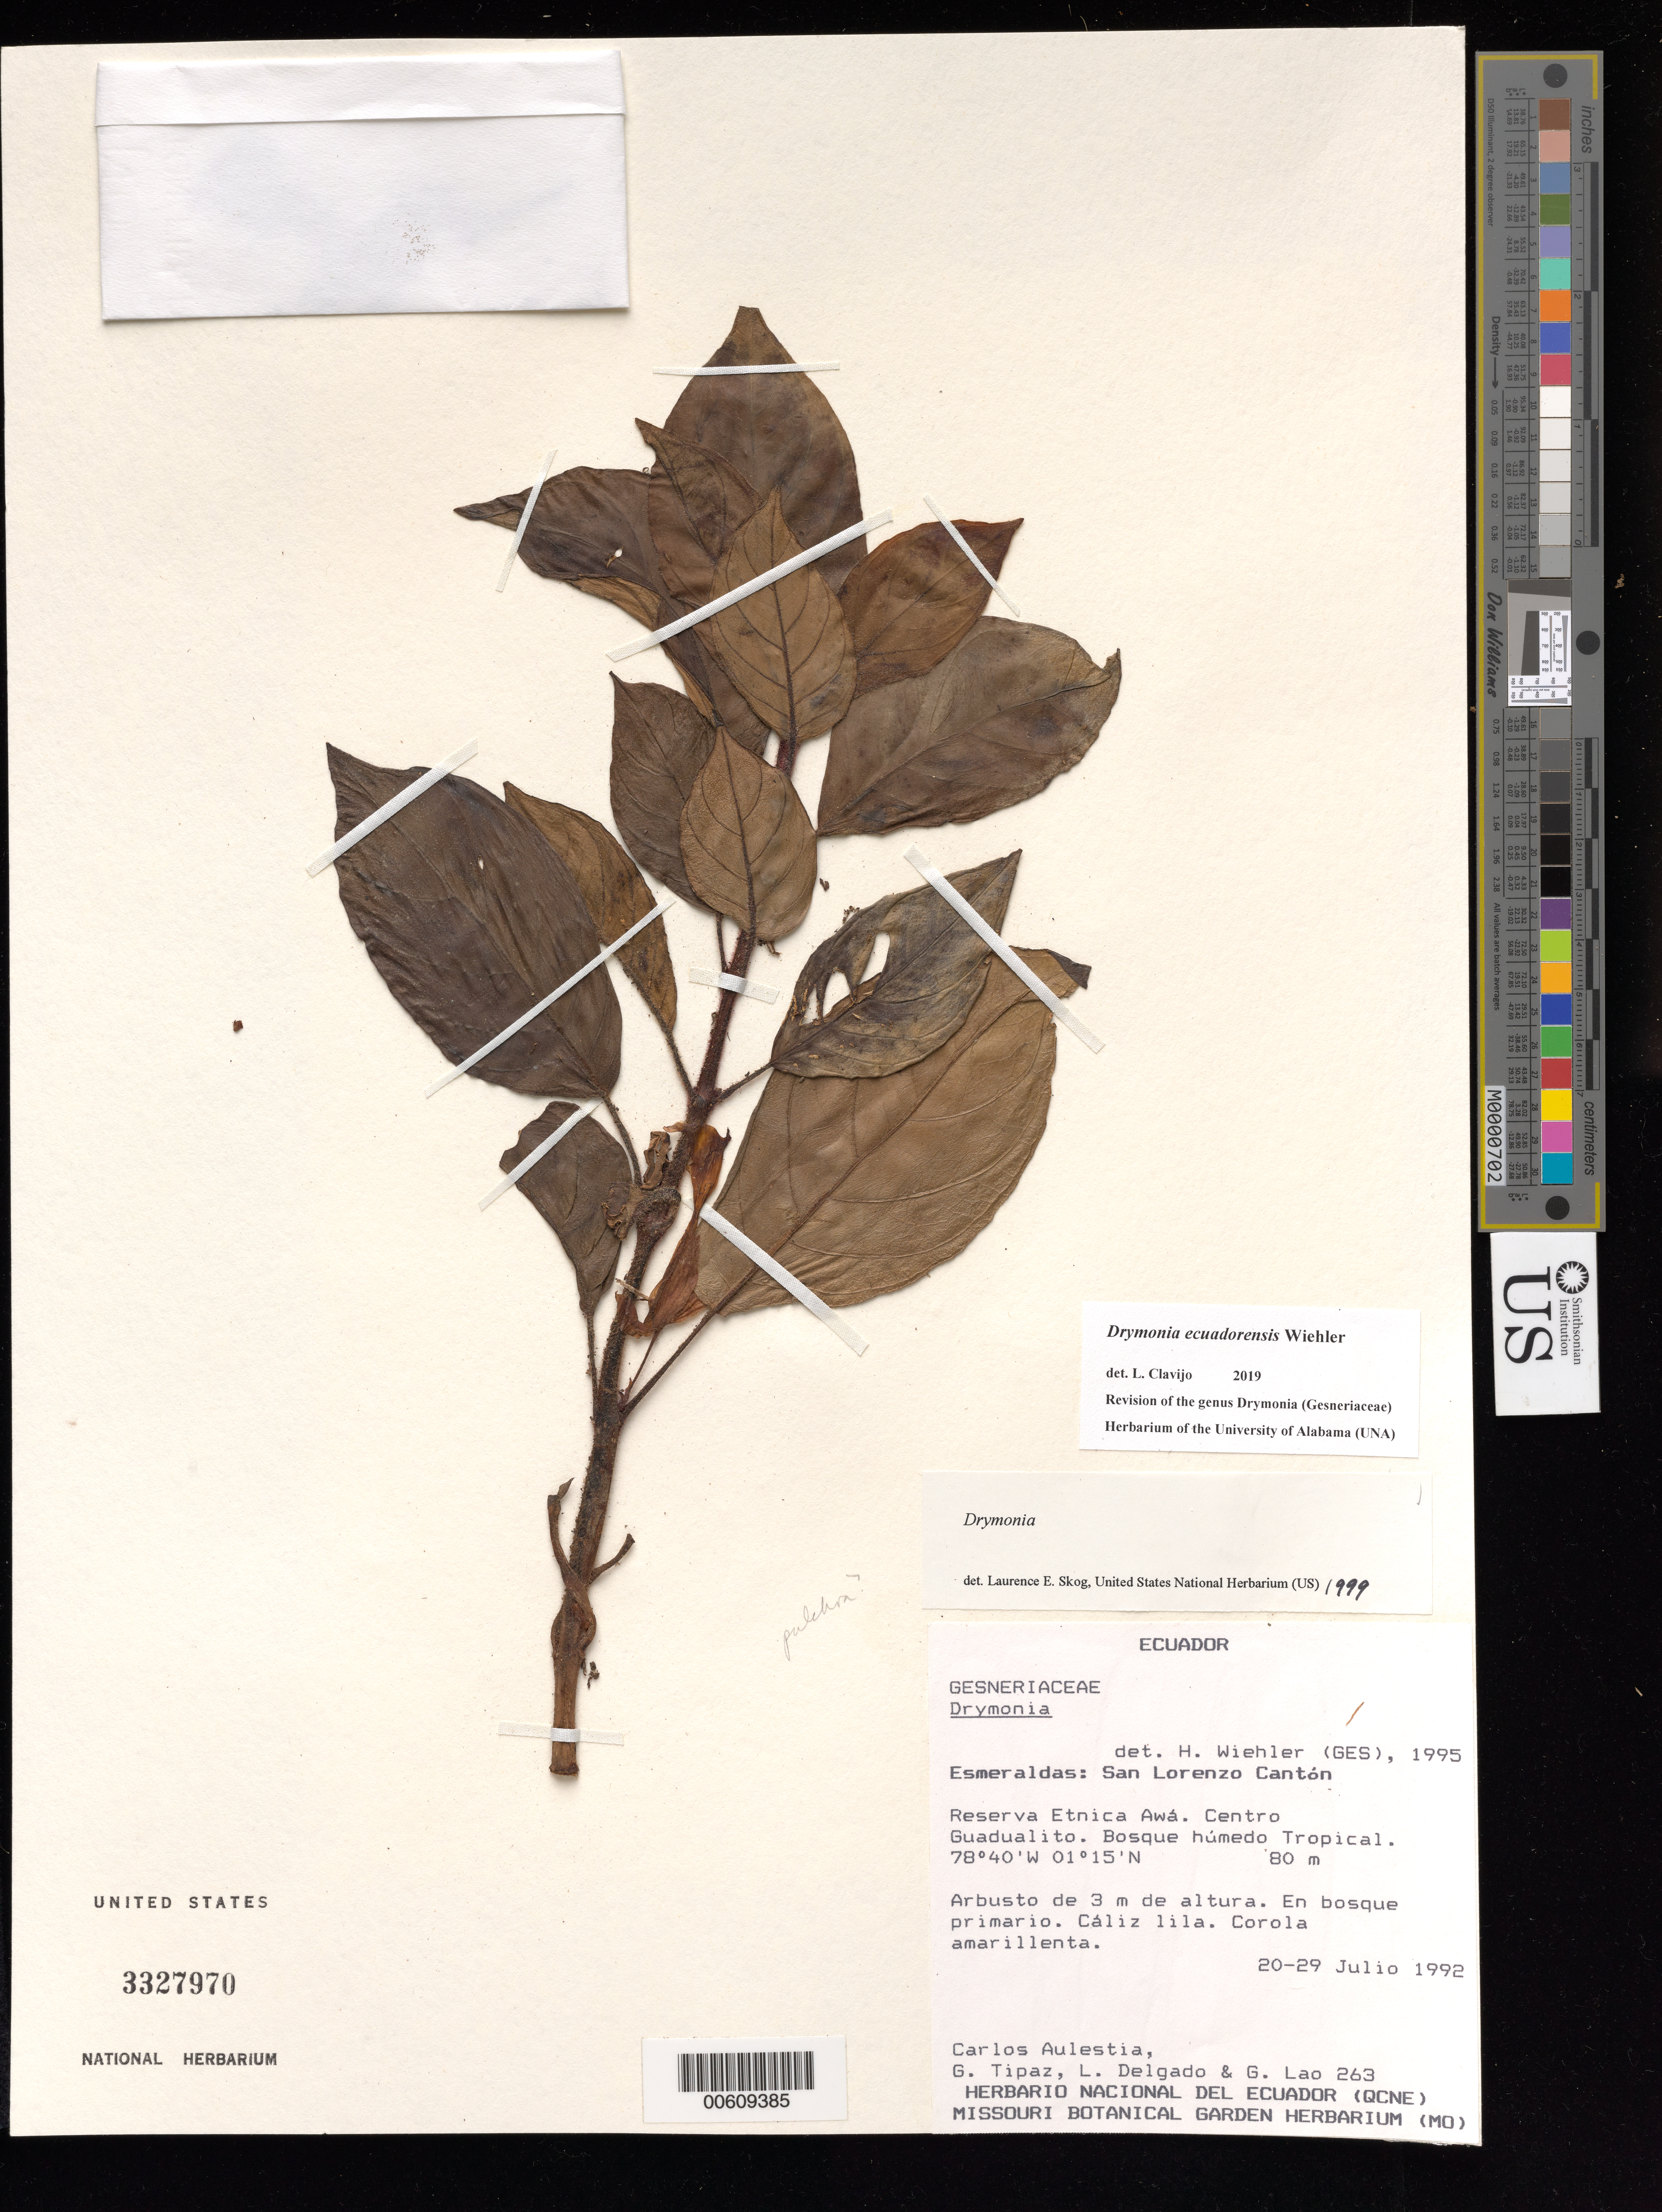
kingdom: Plantae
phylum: Tracheophyta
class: Magnoliopsida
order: Lamiales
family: Gesneriaceae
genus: Drymonia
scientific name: Drymonia sp.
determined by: Skog, Laurence E.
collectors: C. Aulestia, G. Tipaz, L. Delgado V. & G. Lao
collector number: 263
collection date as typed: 20-29 Jul 1992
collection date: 1992-07-20/1992-07-29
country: Ecuador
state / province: Esmeraldas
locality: San Lorenzo Cantón, Reserva Etnica Awá. Centro Guadualito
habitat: Bosque húmedo Tropical; en bosque primario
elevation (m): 80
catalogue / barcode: US 3327970